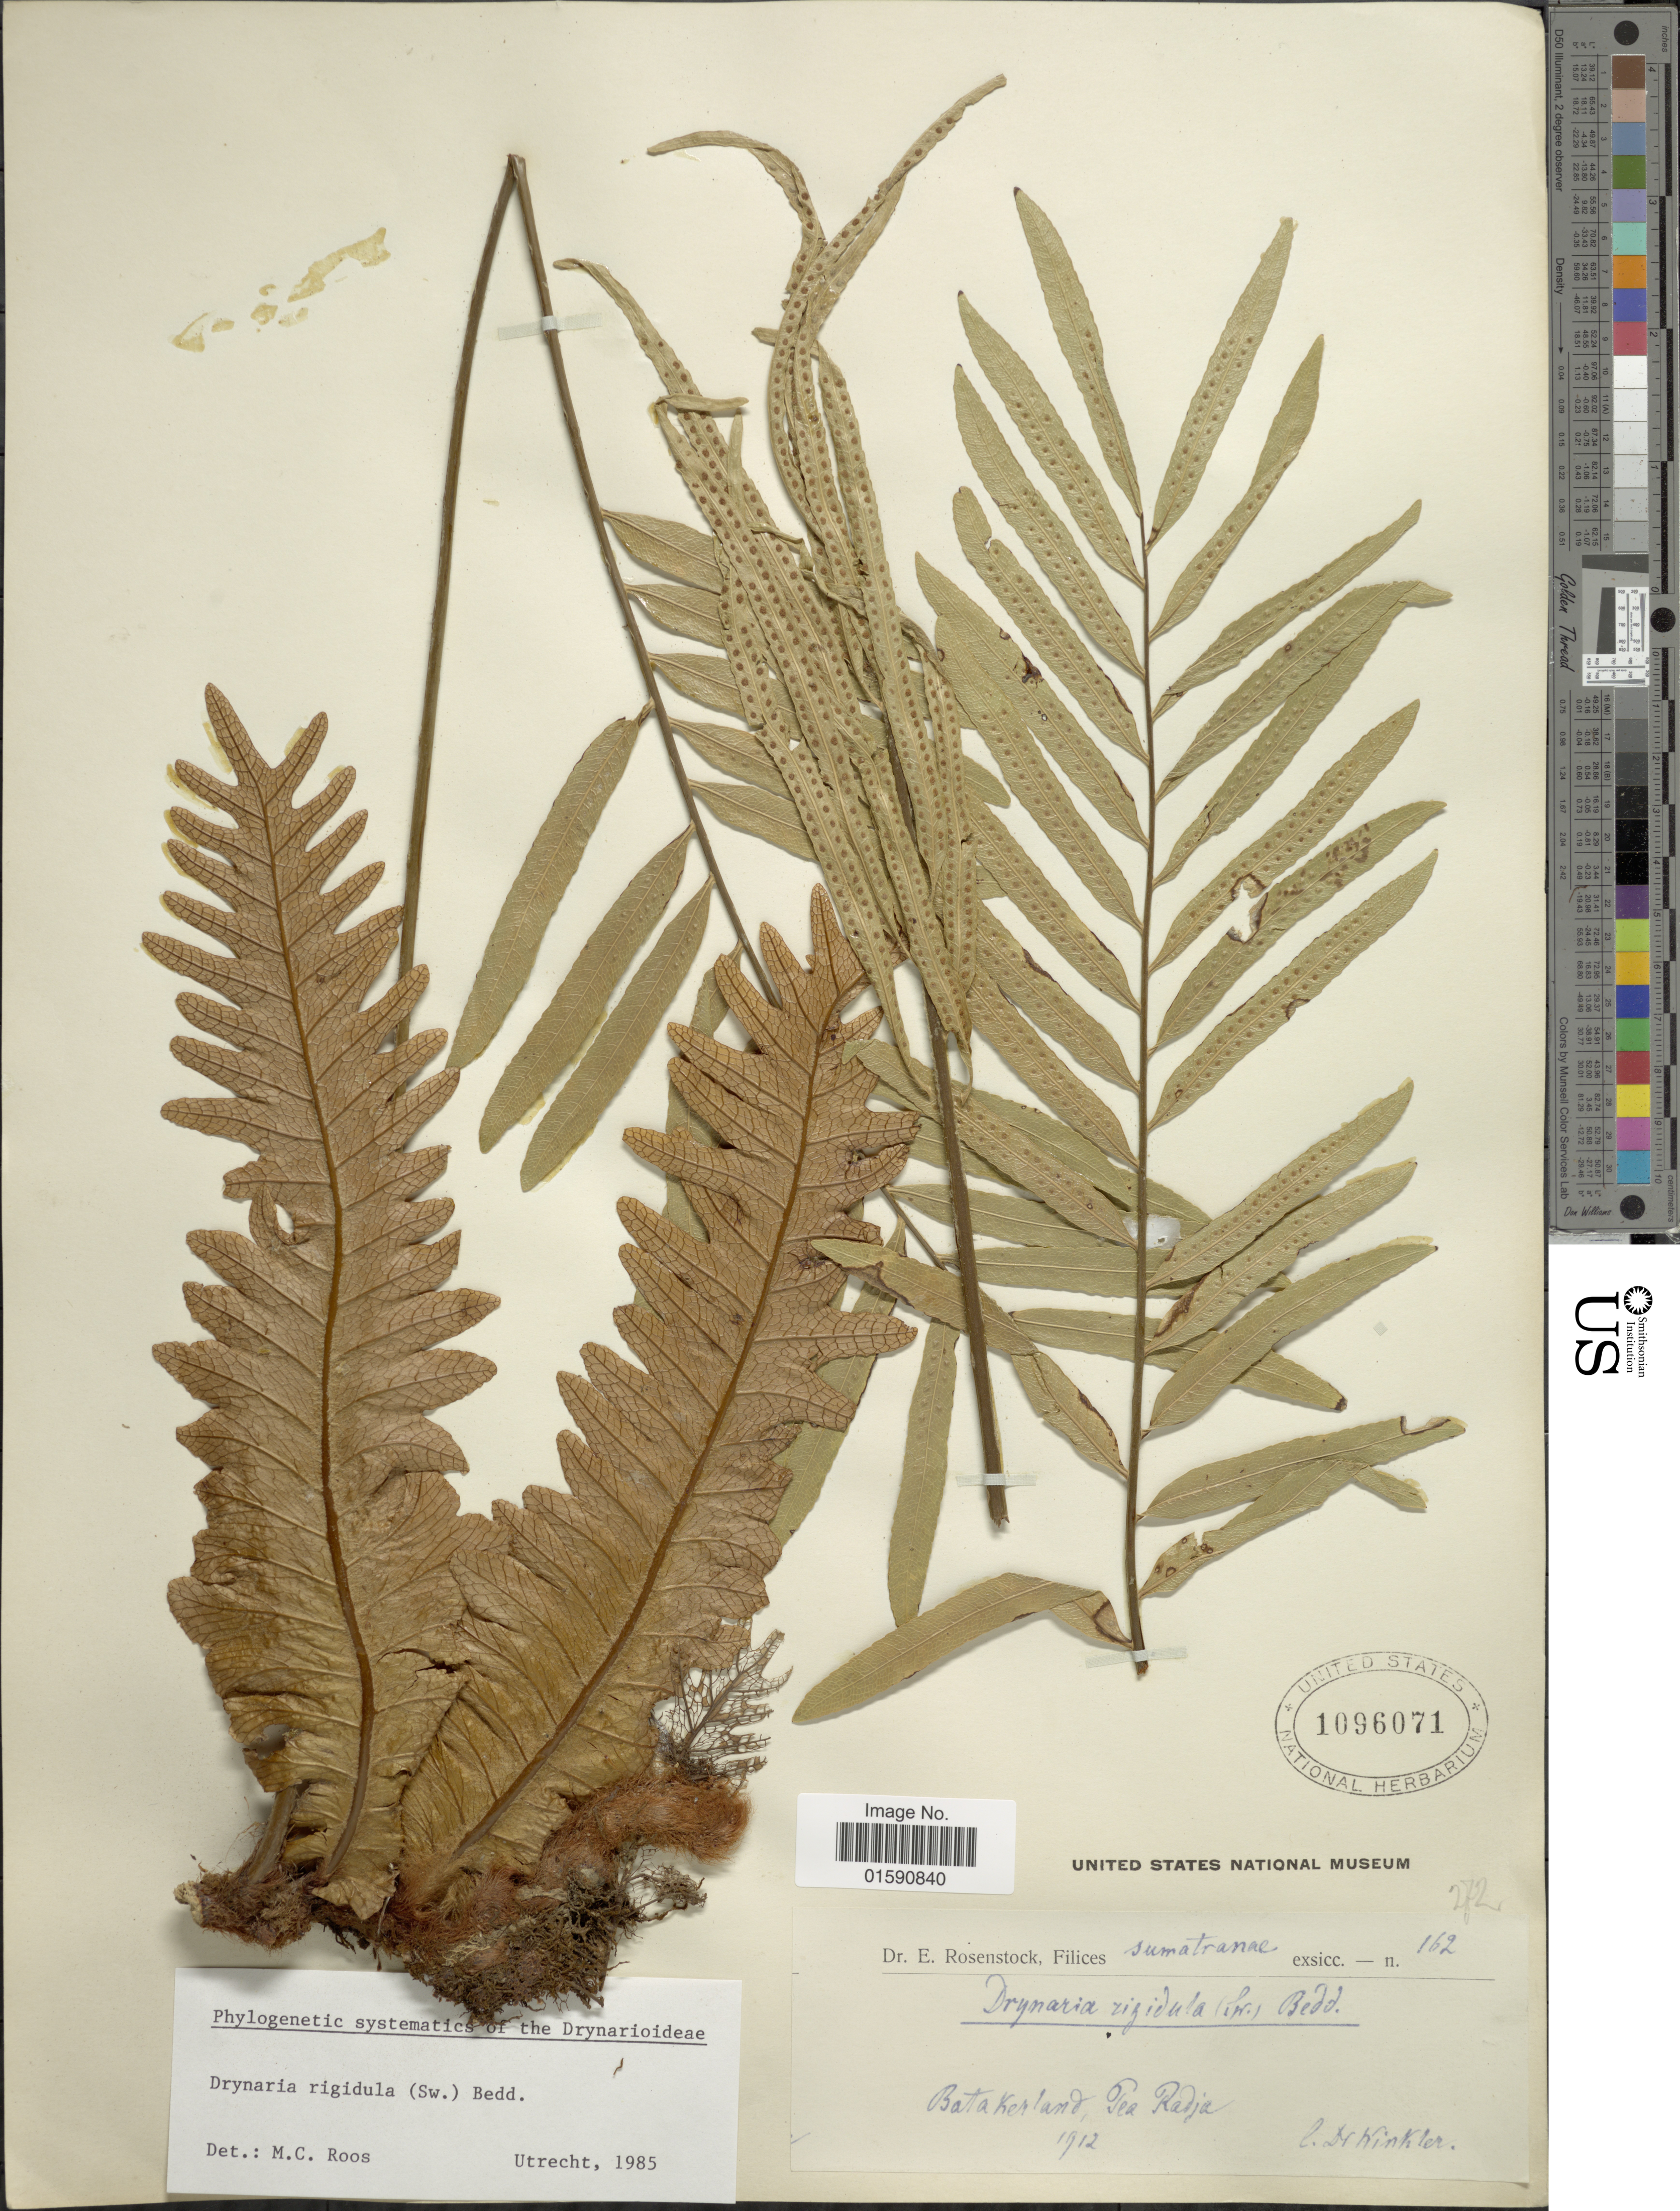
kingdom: Plantae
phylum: Tracheophyta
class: Polypodiopsida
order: Polypodiales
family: Polypodiaceae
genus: Drynaria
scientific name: Drynaria rigidula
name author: (Sw.) Bedd.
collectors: M. Winkler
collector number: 162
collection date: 1912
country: Indonesia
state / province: Sumatra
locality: Batakerland, Pea Radja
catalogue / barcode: US 1096071